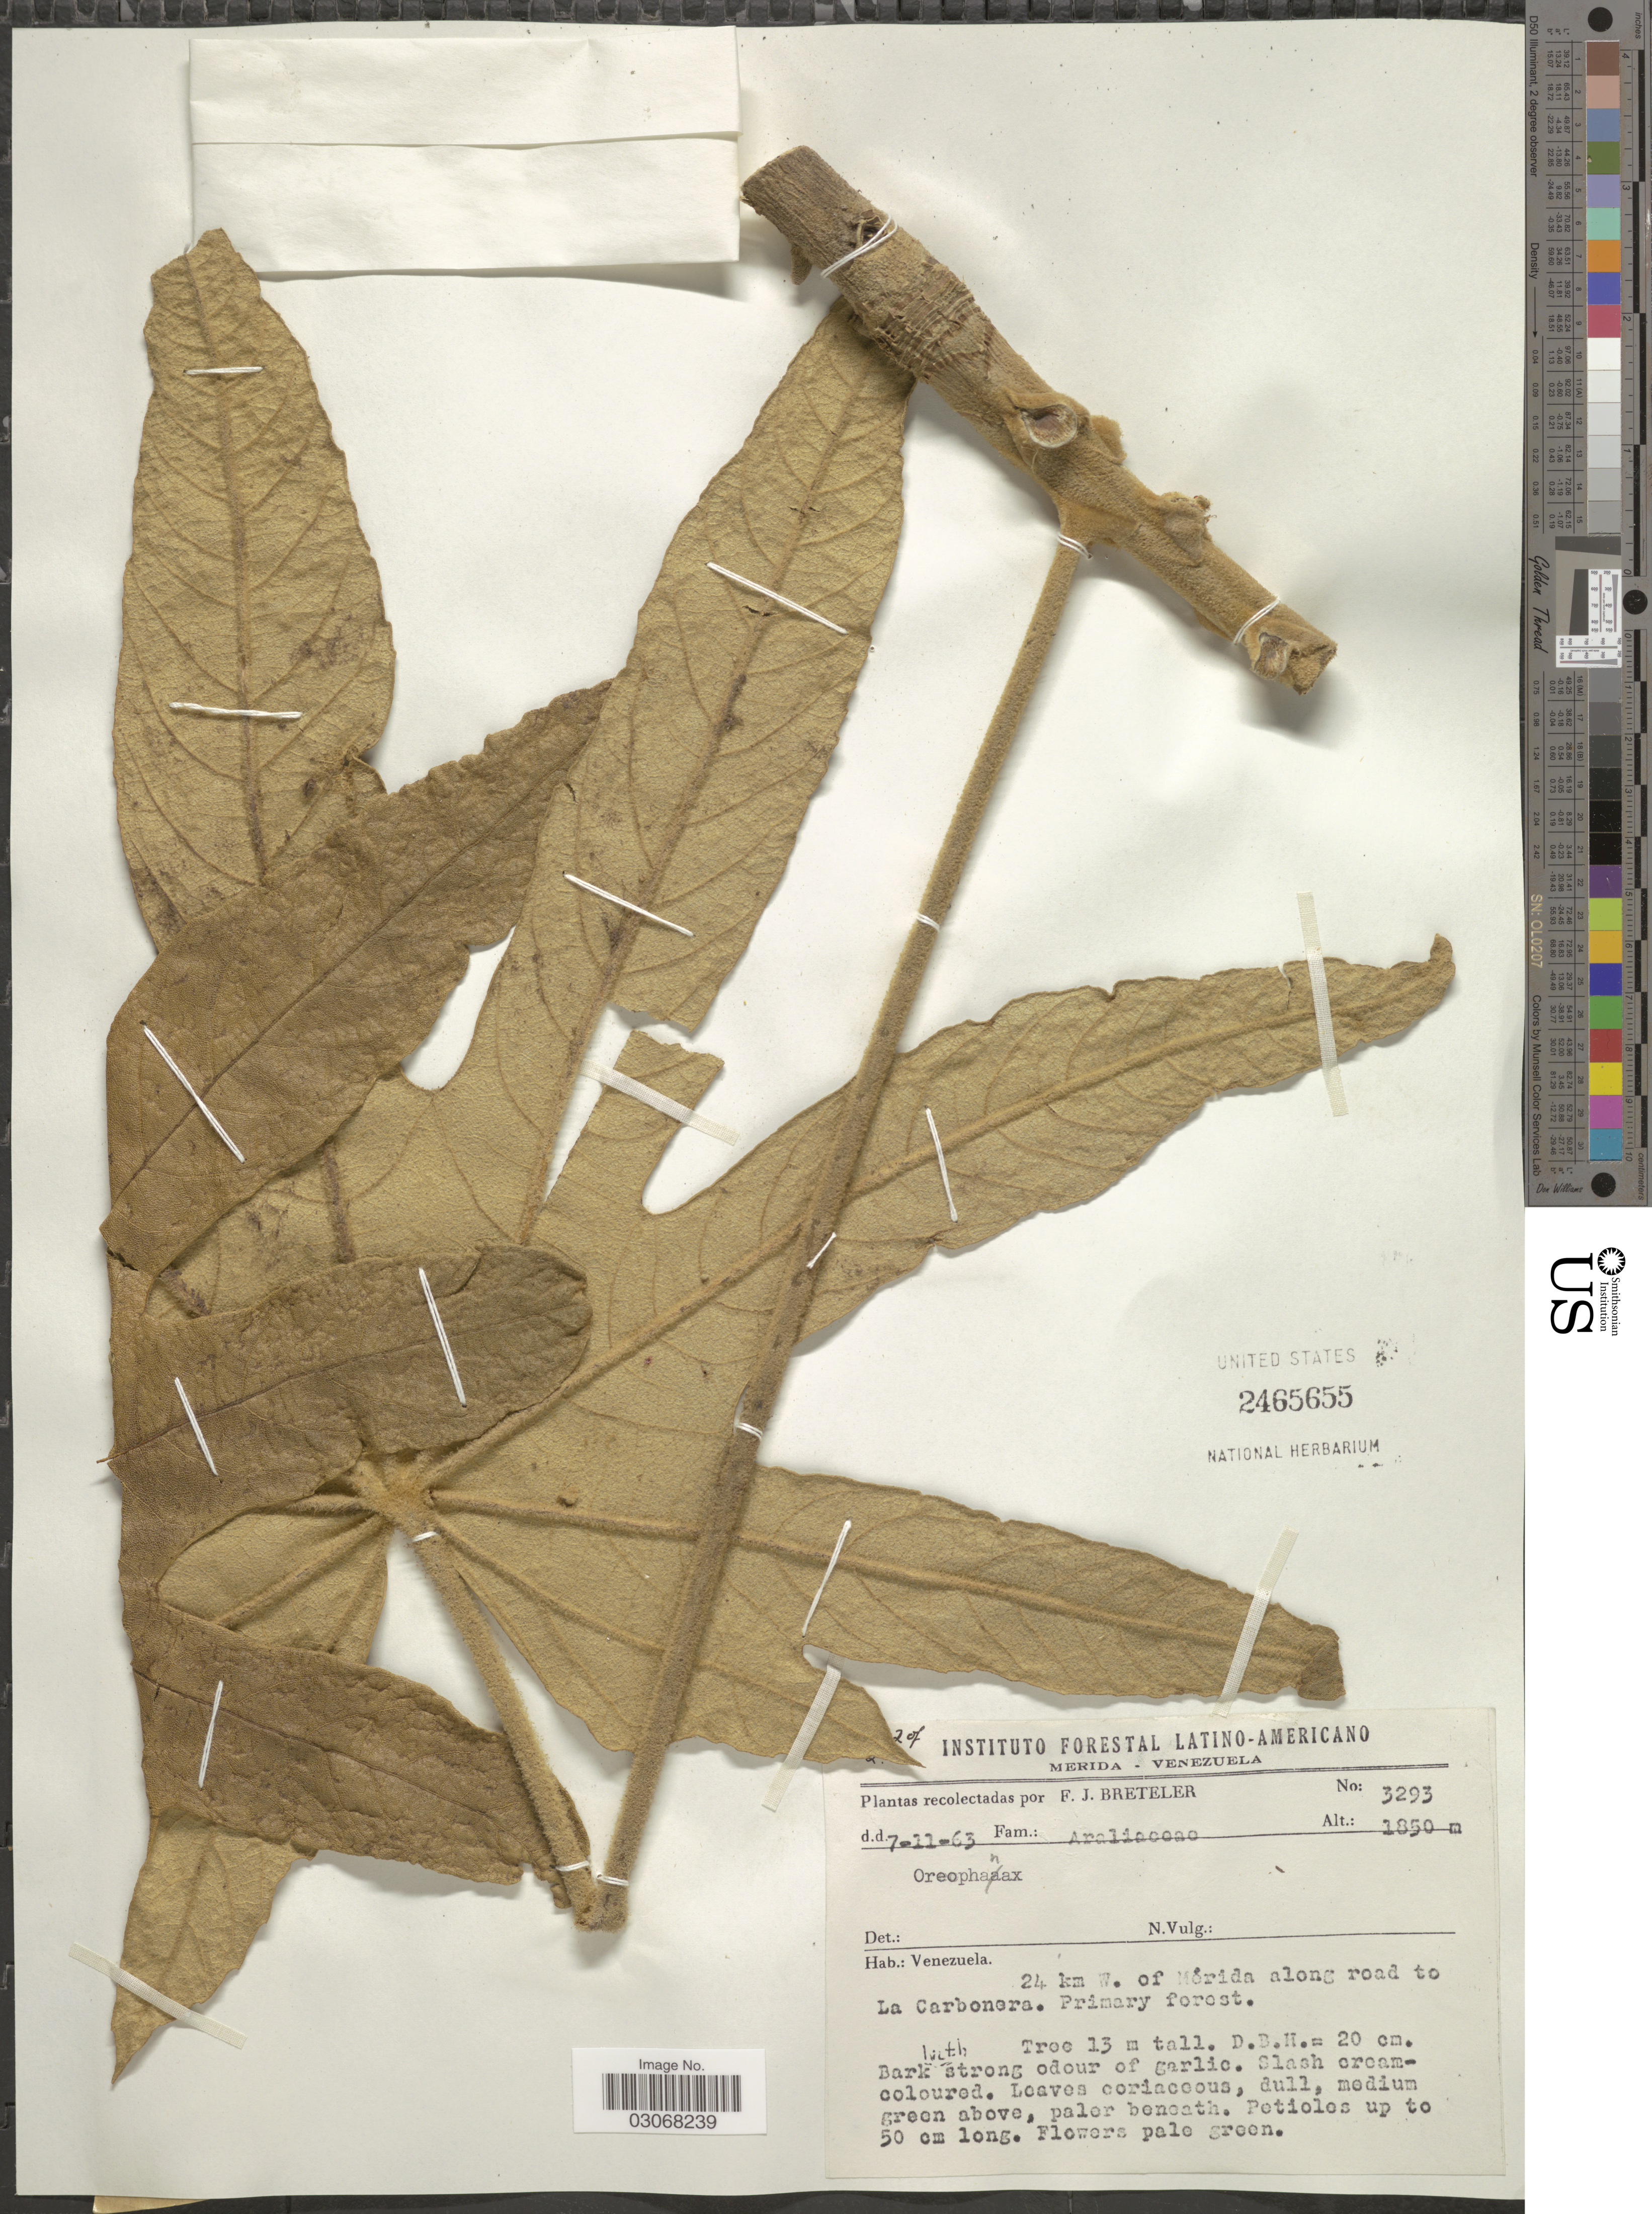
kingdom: Plantae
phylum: Tracheophyta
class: Magnoliopsida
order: Apiales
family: Araliaceae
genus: Oreopanax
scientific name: Oreopanax sp.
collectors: F. J. Breteler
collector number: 3293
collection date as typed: Transcribed d/m/y: 7/11/63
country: Venezuela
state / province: Mérida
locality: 24 km W. of Mérida along road to La Carbonera.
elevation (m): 1850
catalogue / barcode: US 2465655